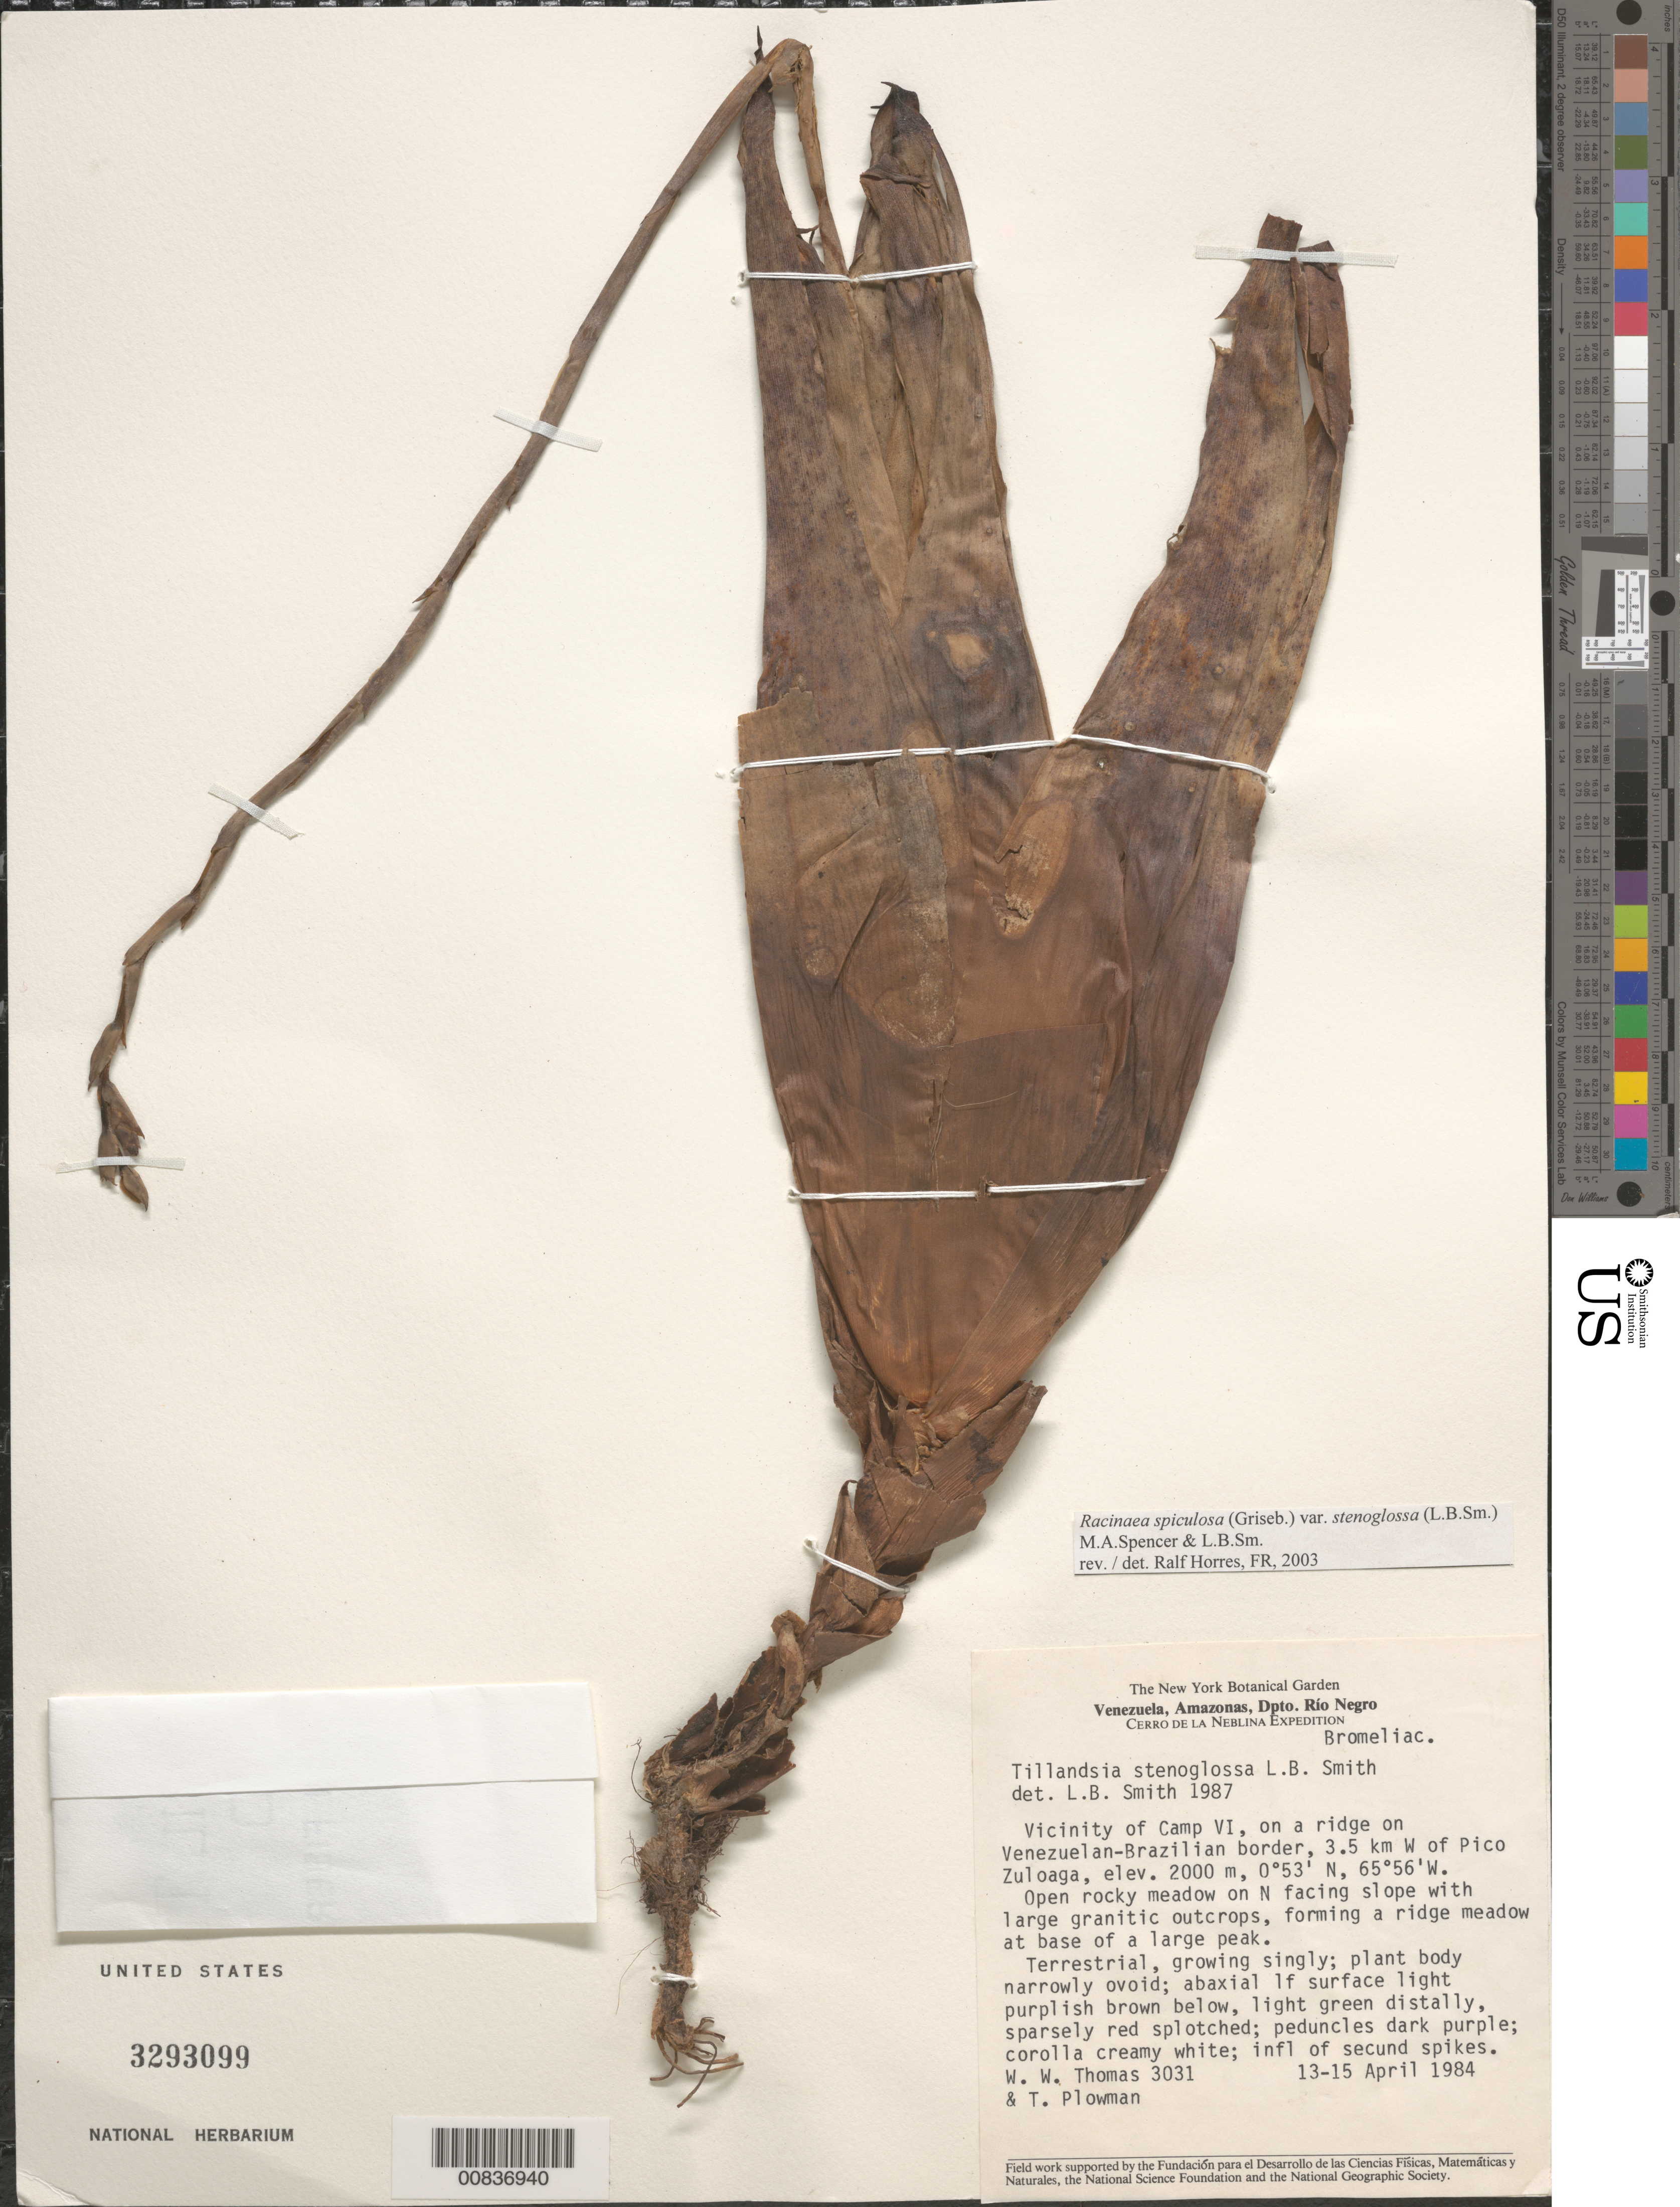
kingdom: Plantae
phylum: Tracheophyta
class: Liliopsida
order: Poales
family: Bromeliaceae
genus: Racinaea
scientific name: Racinaea spiculosa var. stenoglossa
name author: (L.B. Sm.) M.A. Spencer & L.B. Sm.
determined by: Spencer, M. A.; Smith, L. B.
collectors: W. W. Thomas & T. Plowman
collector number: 3031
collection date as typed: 13-Apr-84 to 15-Apr-84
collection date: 1984-04-13/1984-04-15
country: Venezuela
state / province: Amazonas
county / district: Río Negro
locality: Pico Zuloga, 3.5 km W of, near Camp VI, Venezuelan-Brazilian border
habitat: Open rocky meadow on N facing slope with large granitic outcrops, forming ridge meadow at base of large peak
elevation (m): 2000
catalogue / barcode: US 3293099